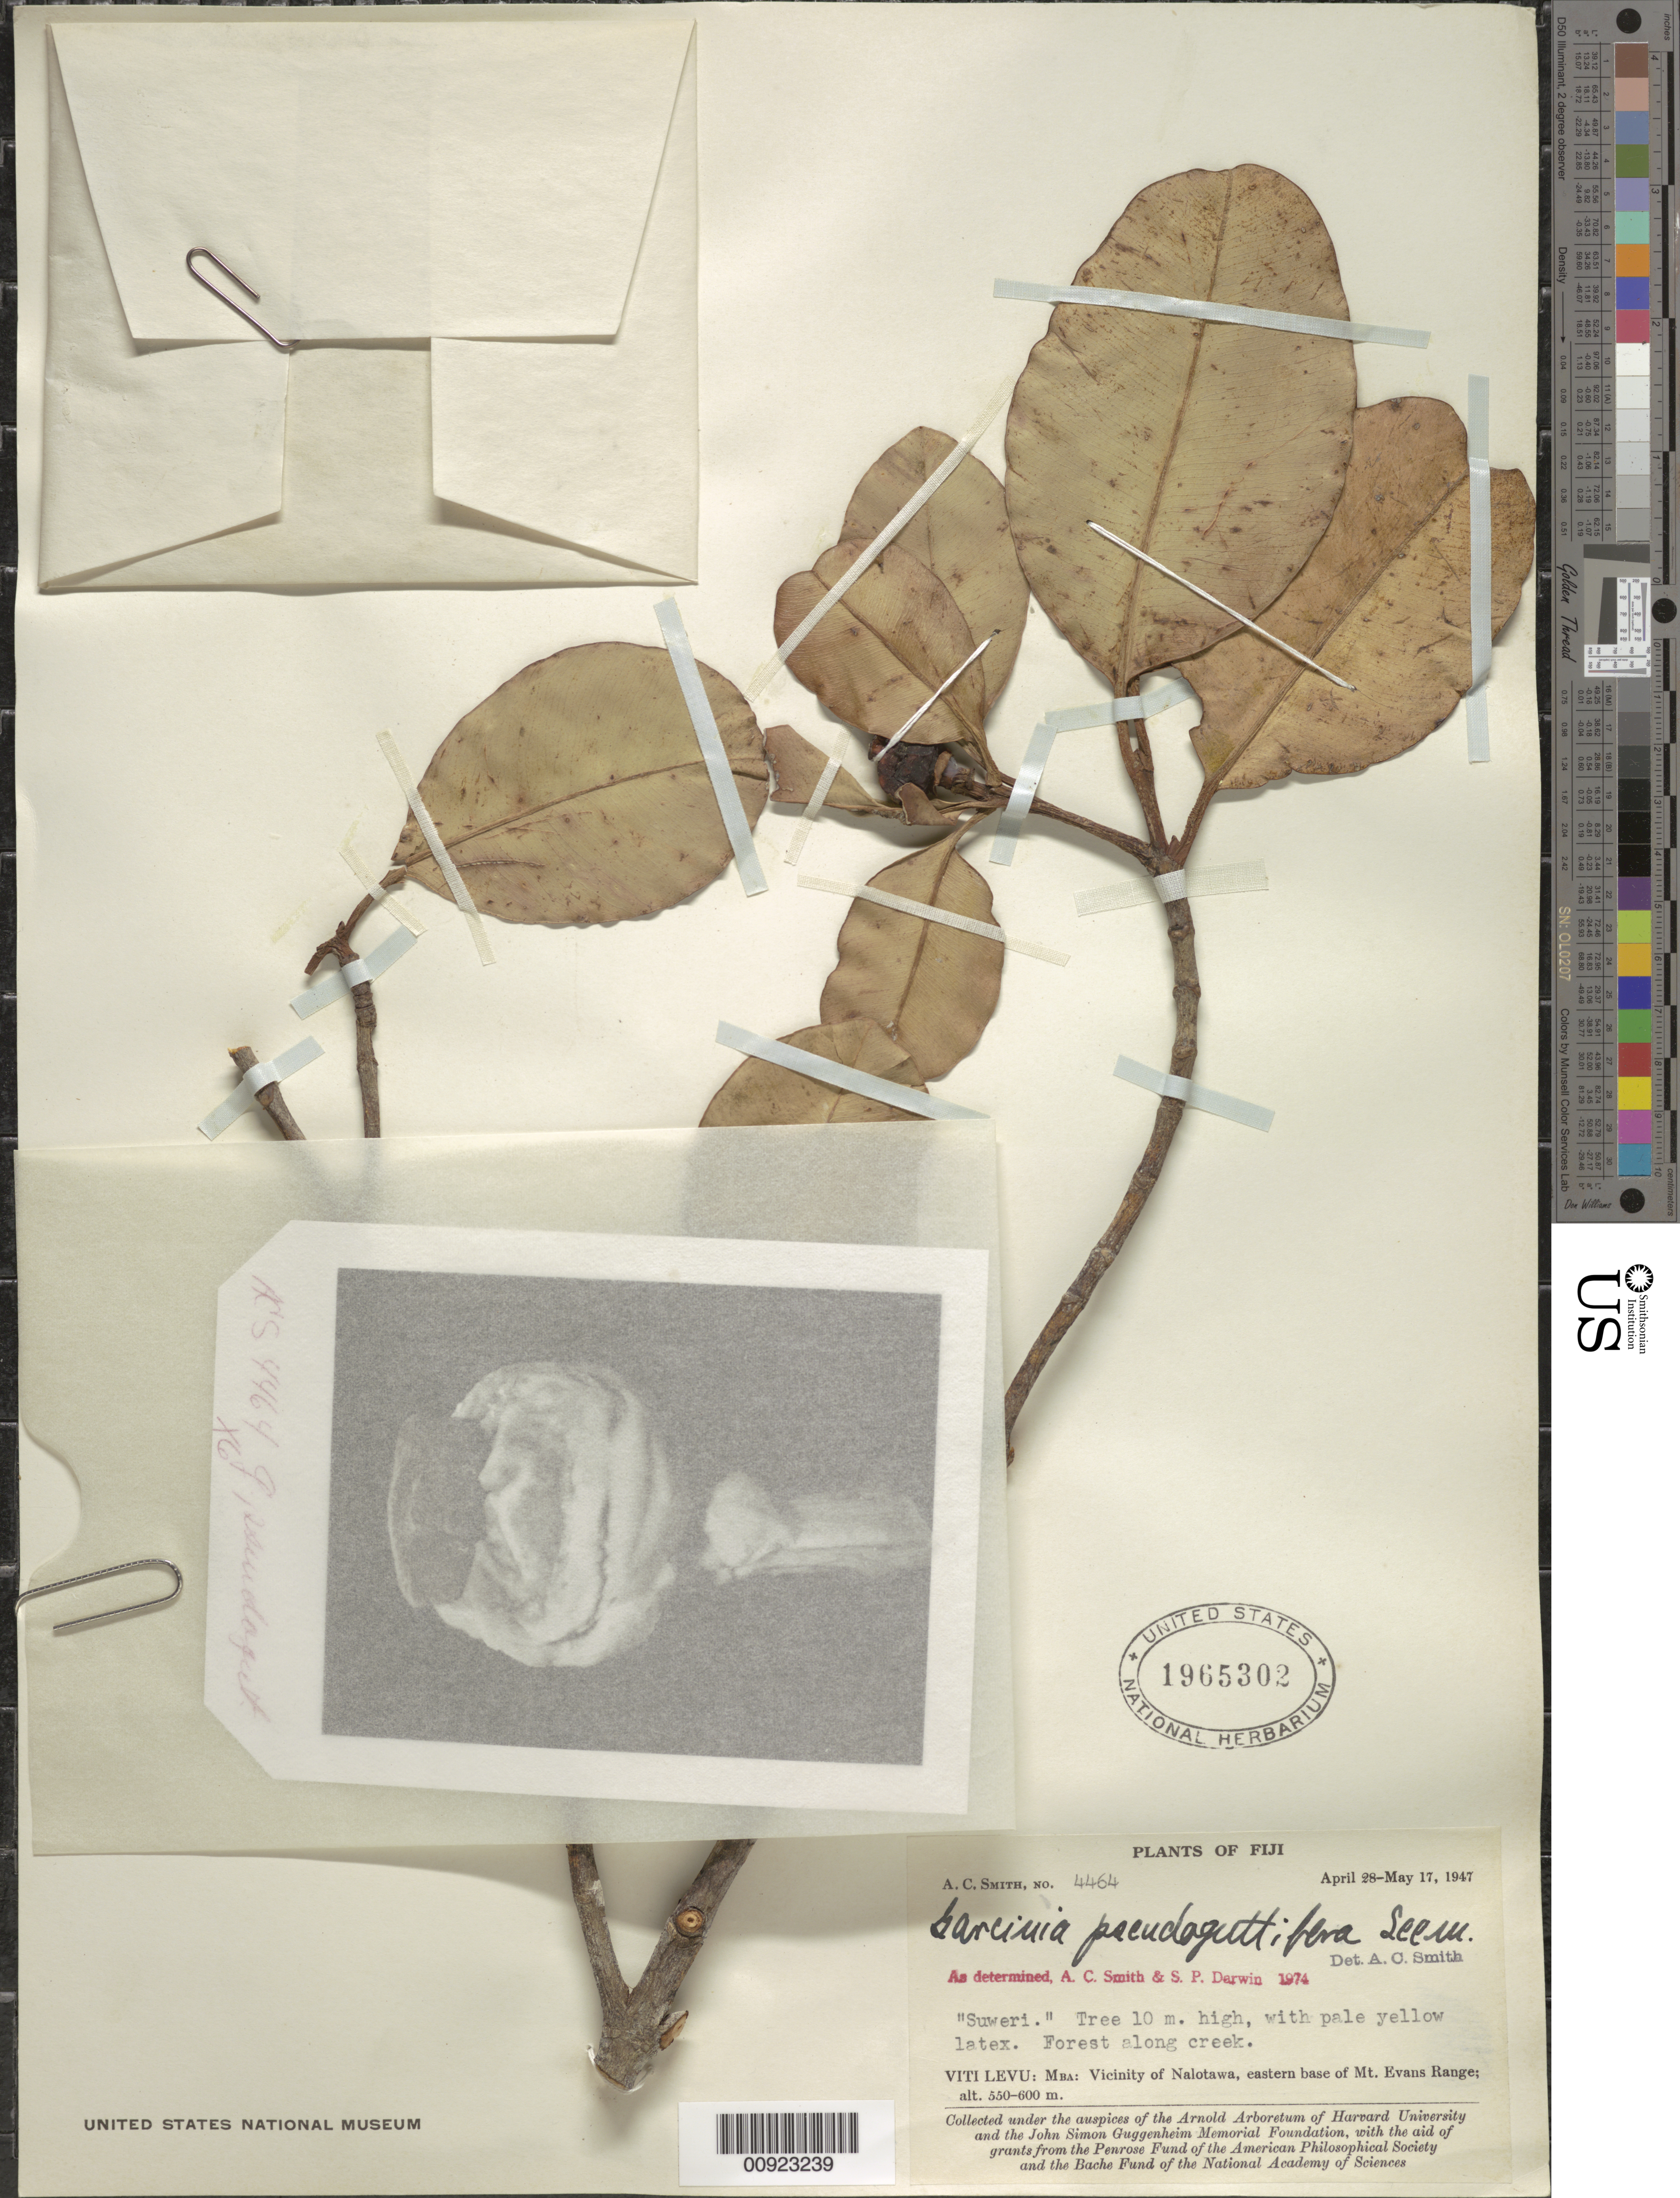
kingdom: Plantae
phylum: Tracheophyta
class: Magnoliopsida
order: Malpighiales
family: Clusiaceae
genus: Garcinia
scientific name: Garcinia pseudoguttifera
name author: Seem.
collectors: C. A. Smith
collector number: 4464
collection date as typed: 28 Apr 1947 to 17 May 1947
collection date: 1947-04-28/1947-05-17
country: Fiji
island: Viti Levu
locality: Vicinity of Nalotawa, eastern base of Mt. Evans Range.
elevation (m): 550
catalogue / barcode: US 1965302